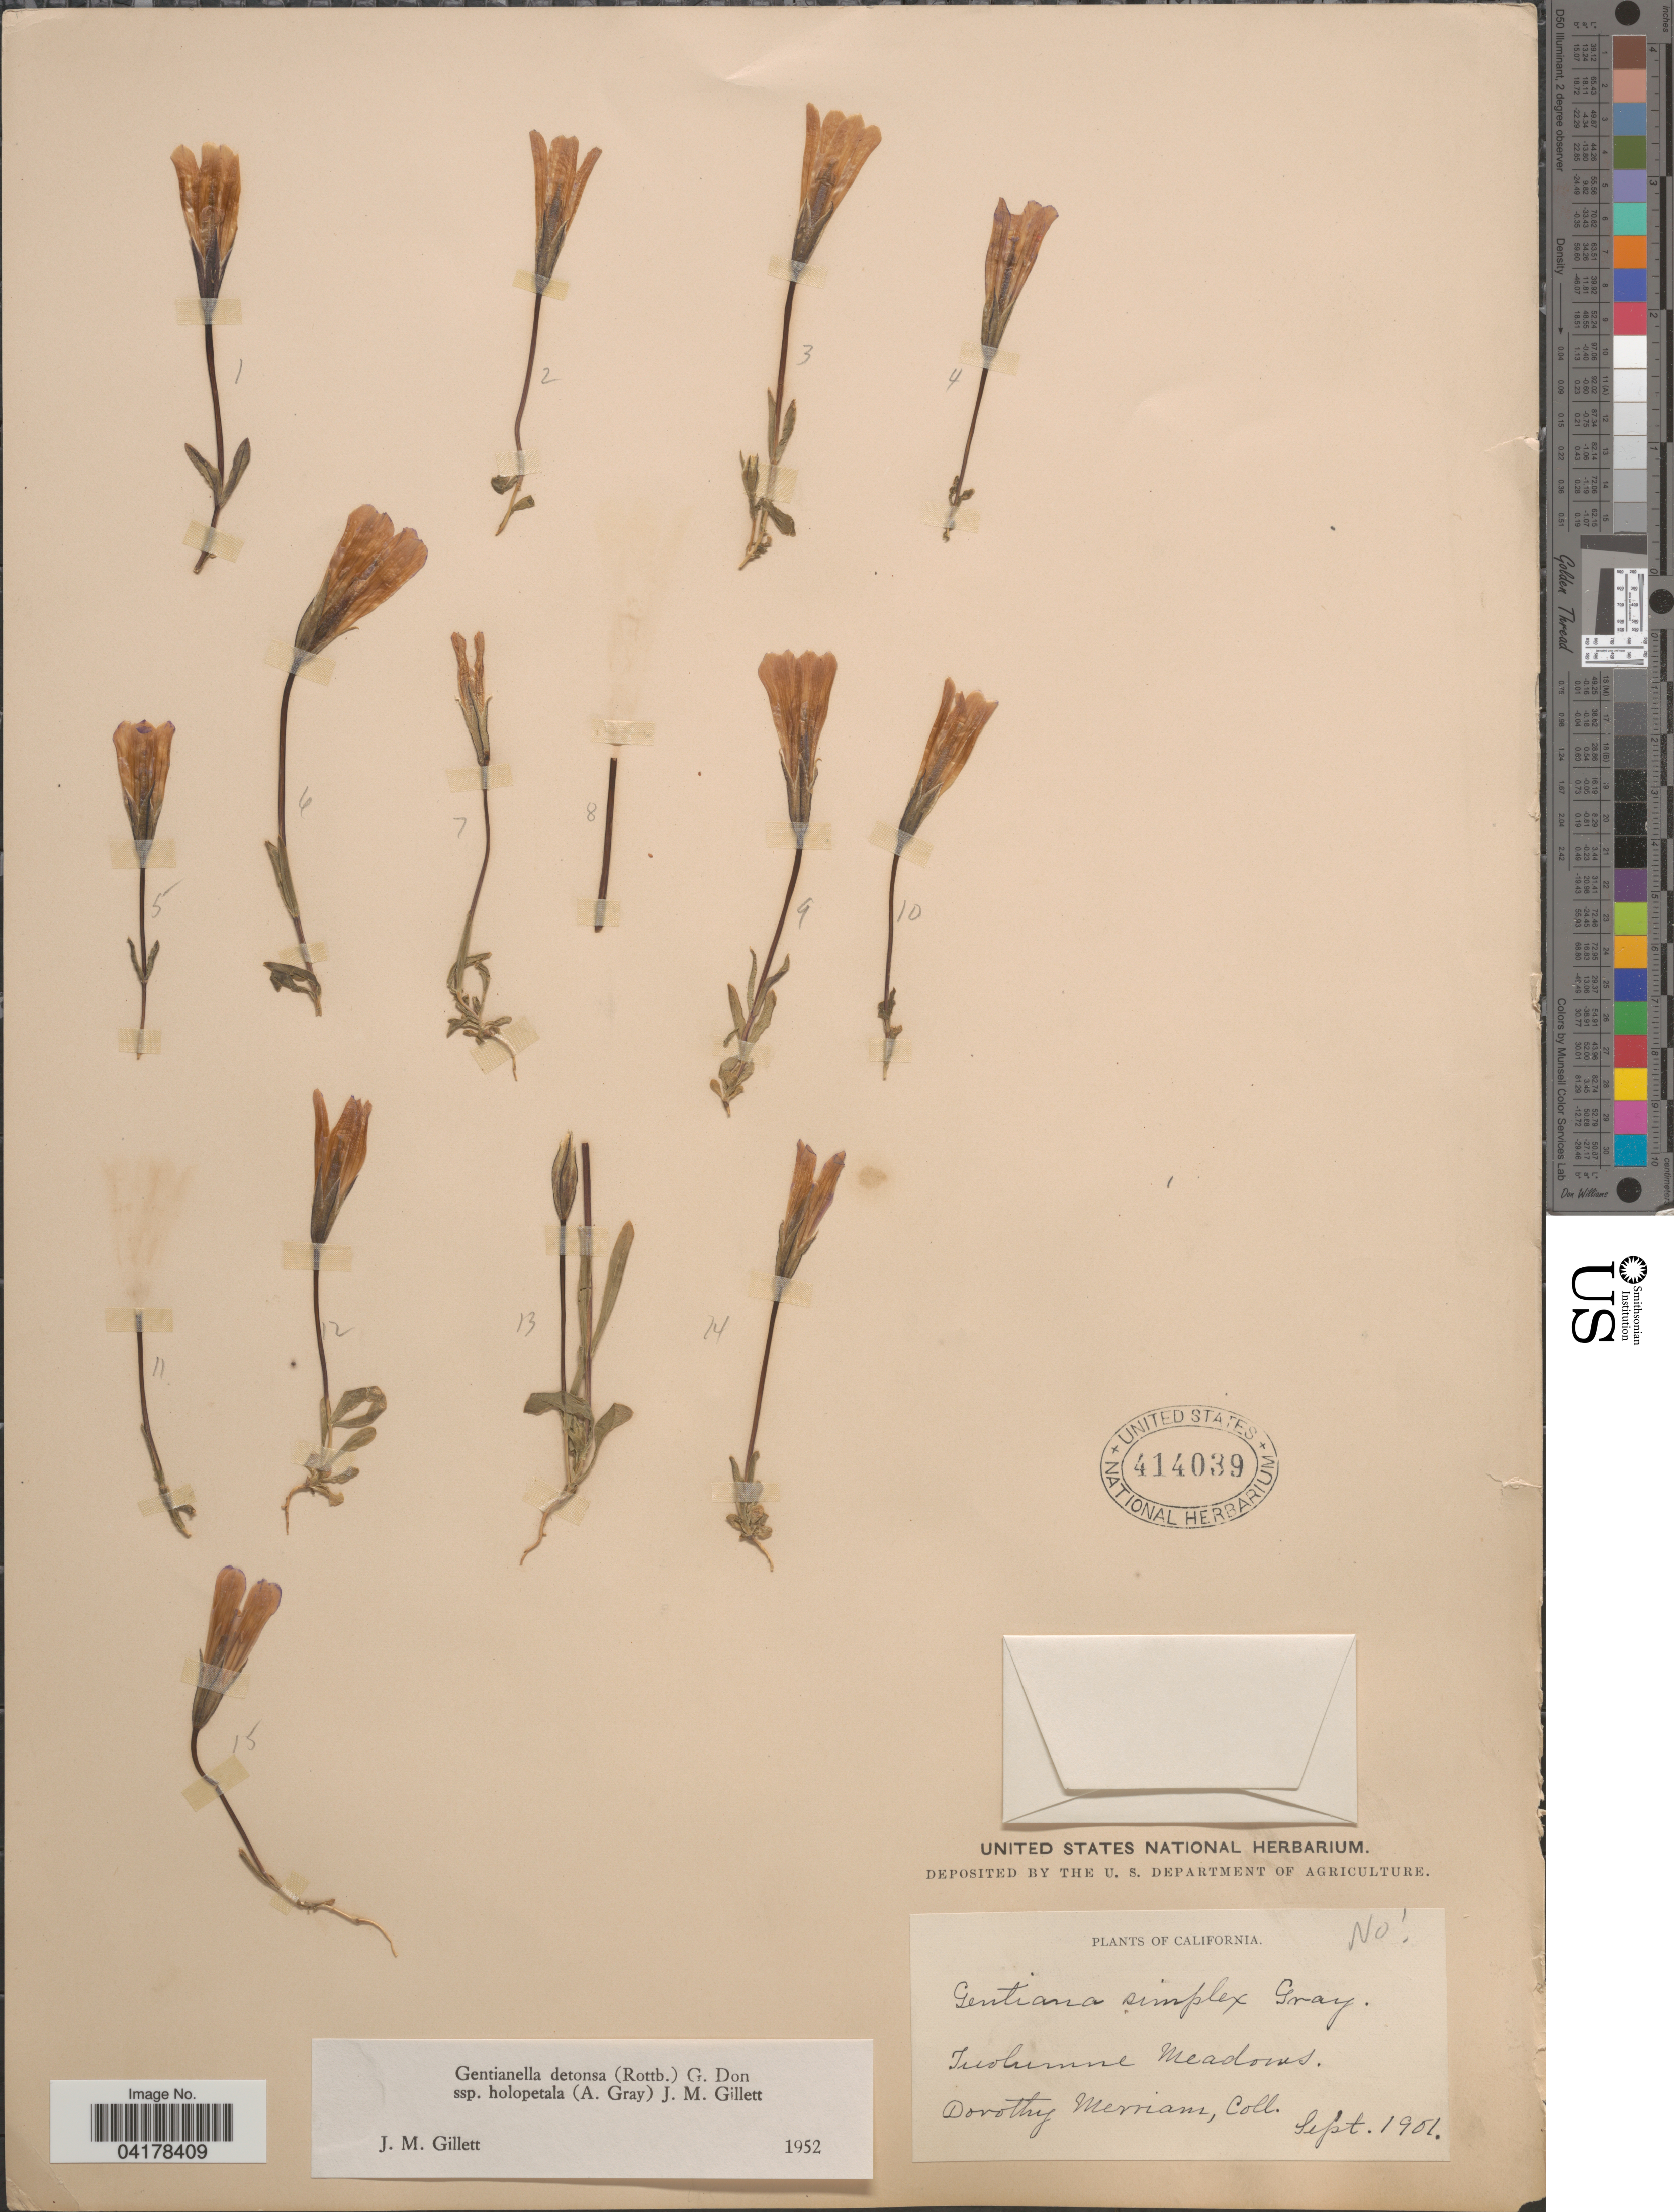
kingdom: Plantae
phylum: Tracheophyta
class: Magnoliopsida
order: Gentianales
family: Gentianaceae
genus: Gentianella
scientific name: Gentianella detonsa subsp. holopetala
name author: (A. Gray) J.M. Gillett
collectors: D. Merriam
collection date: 1901-09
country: United States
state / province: California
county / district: Tuolumne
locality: Tuolumne Meadows.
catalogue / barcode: US 414039